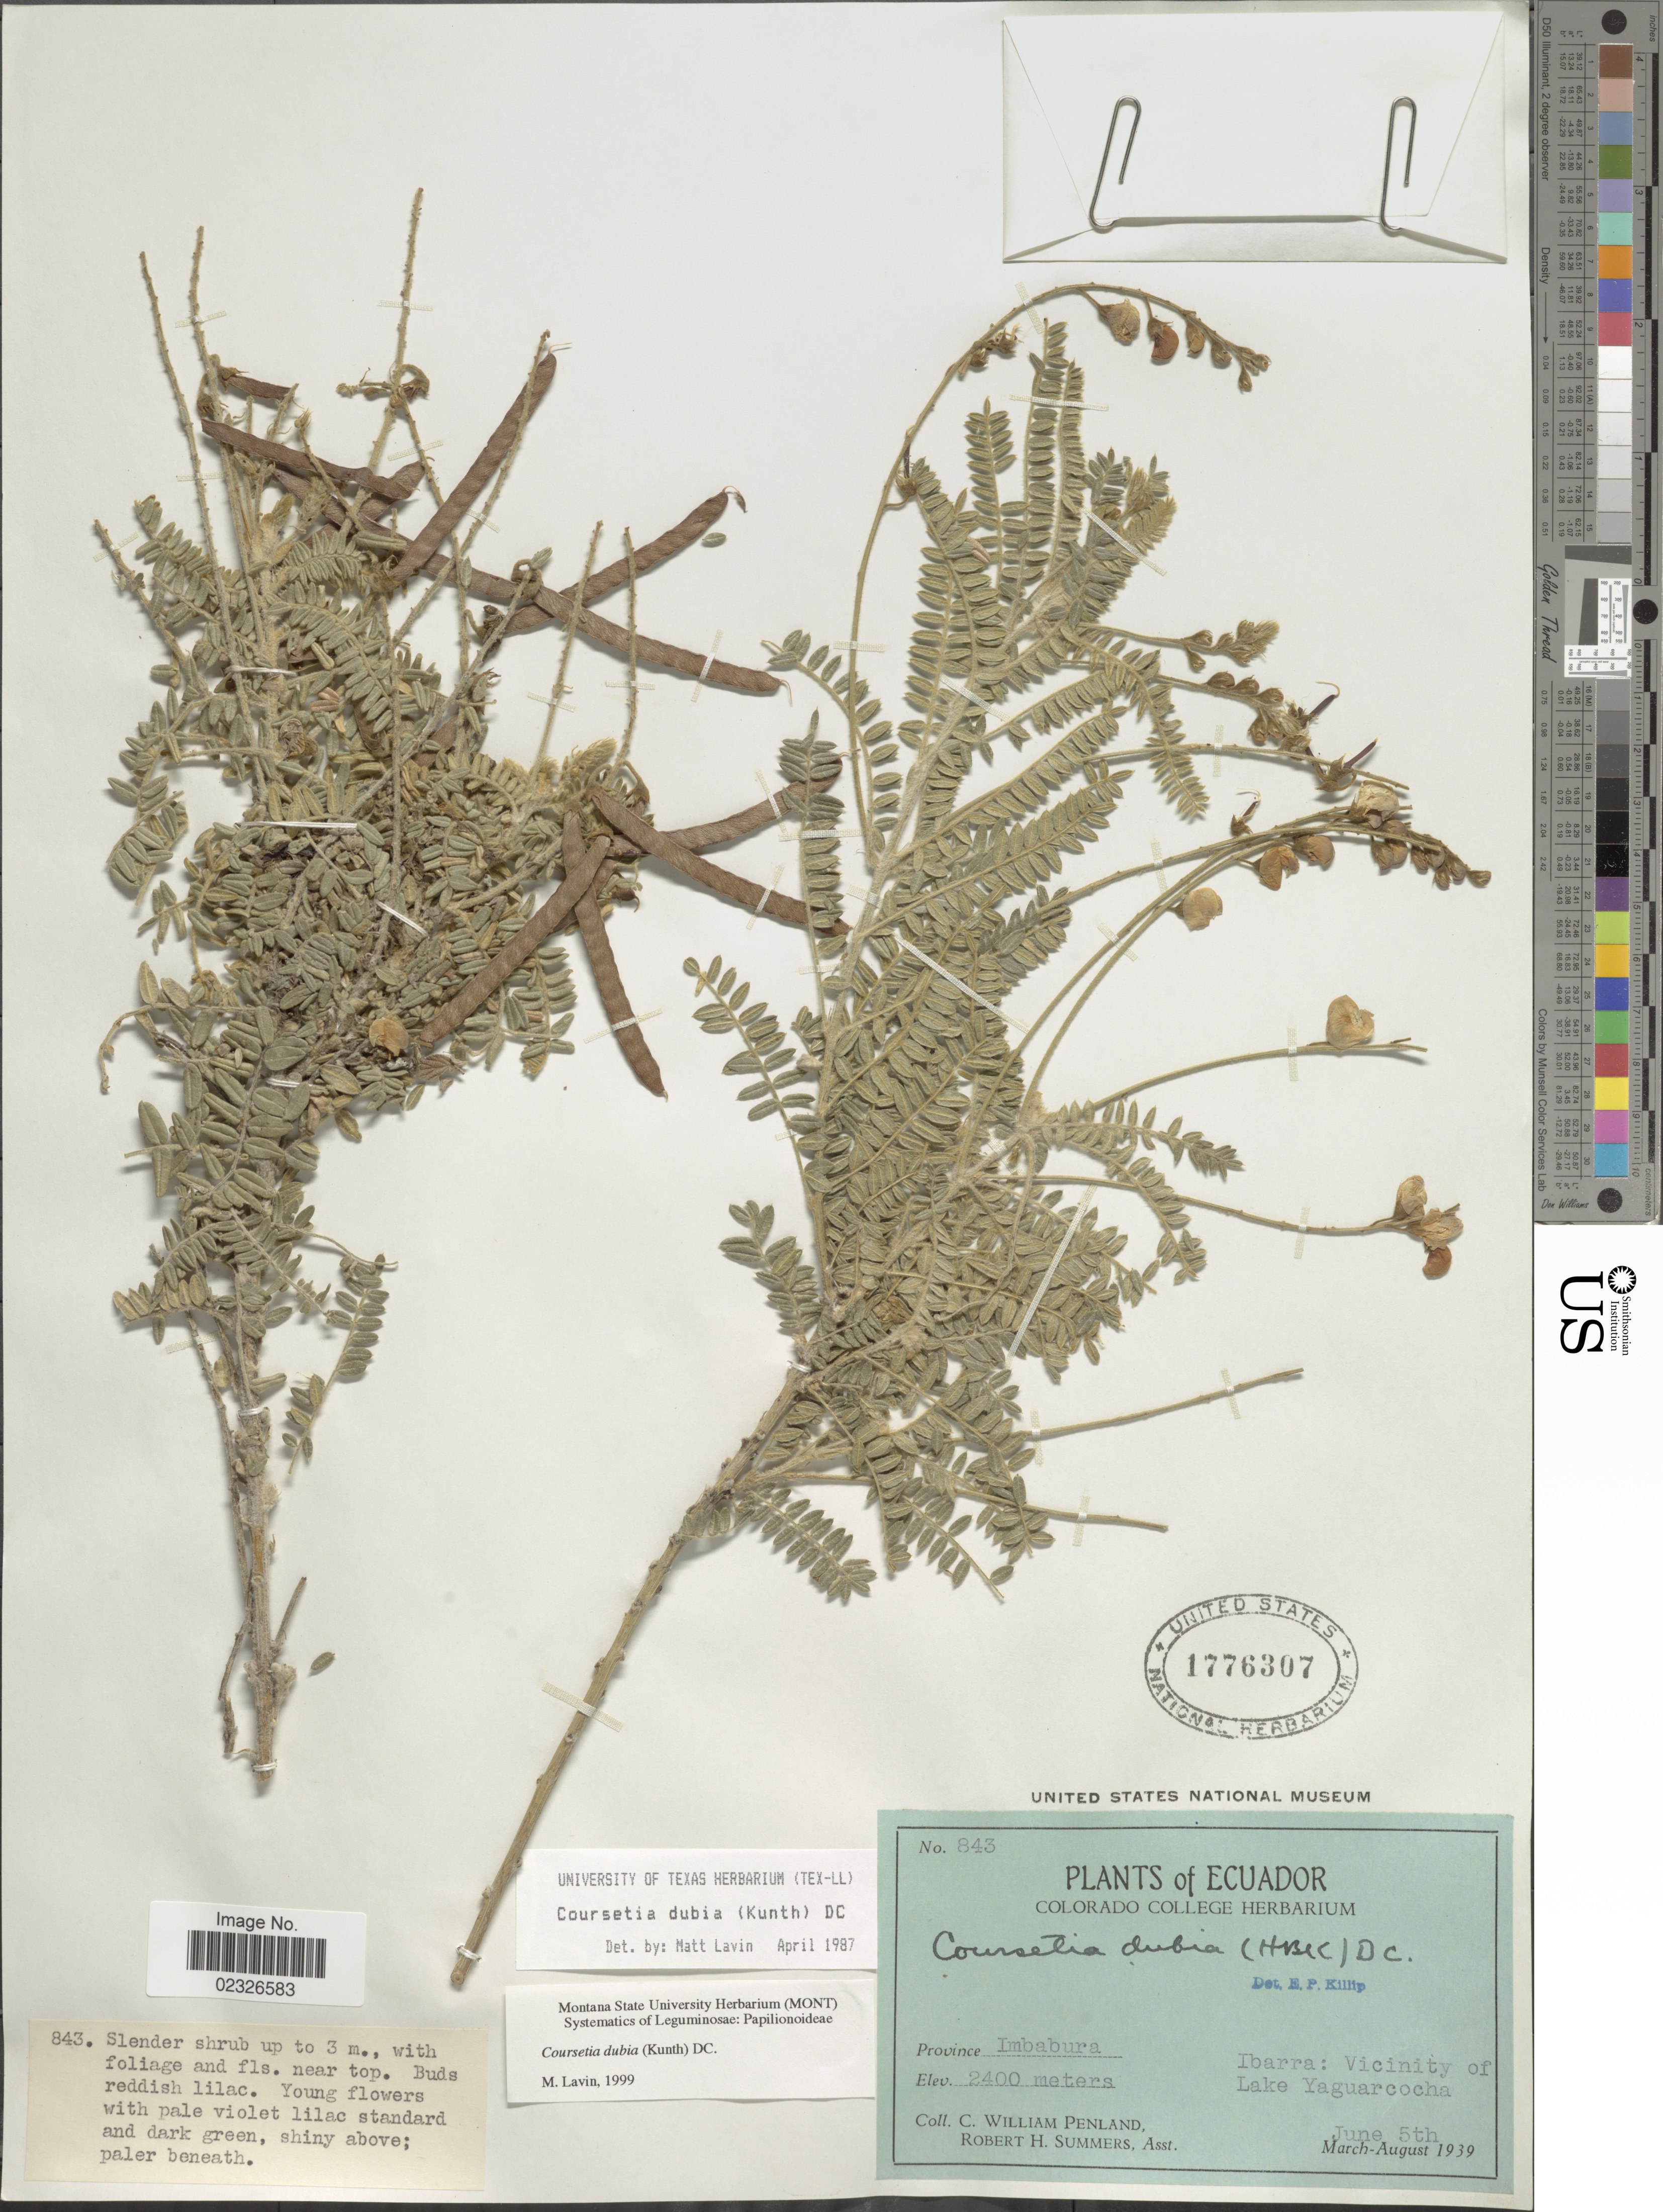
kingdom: Plantae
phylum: Tracheophyta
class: Magnoliopsida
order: Fabales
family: Fabaceae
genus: Coursetia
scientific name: Coursetia dubia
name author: (Kunth) DC.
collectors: C. W. Penland & R. Summers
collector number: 843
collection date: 1939-06-05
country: Ecuador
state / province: Imbabura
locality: Province Imbabura. Ibarra: Vicinity of Lake Yaguarcocha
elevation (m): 2400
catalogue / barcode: US 1776307